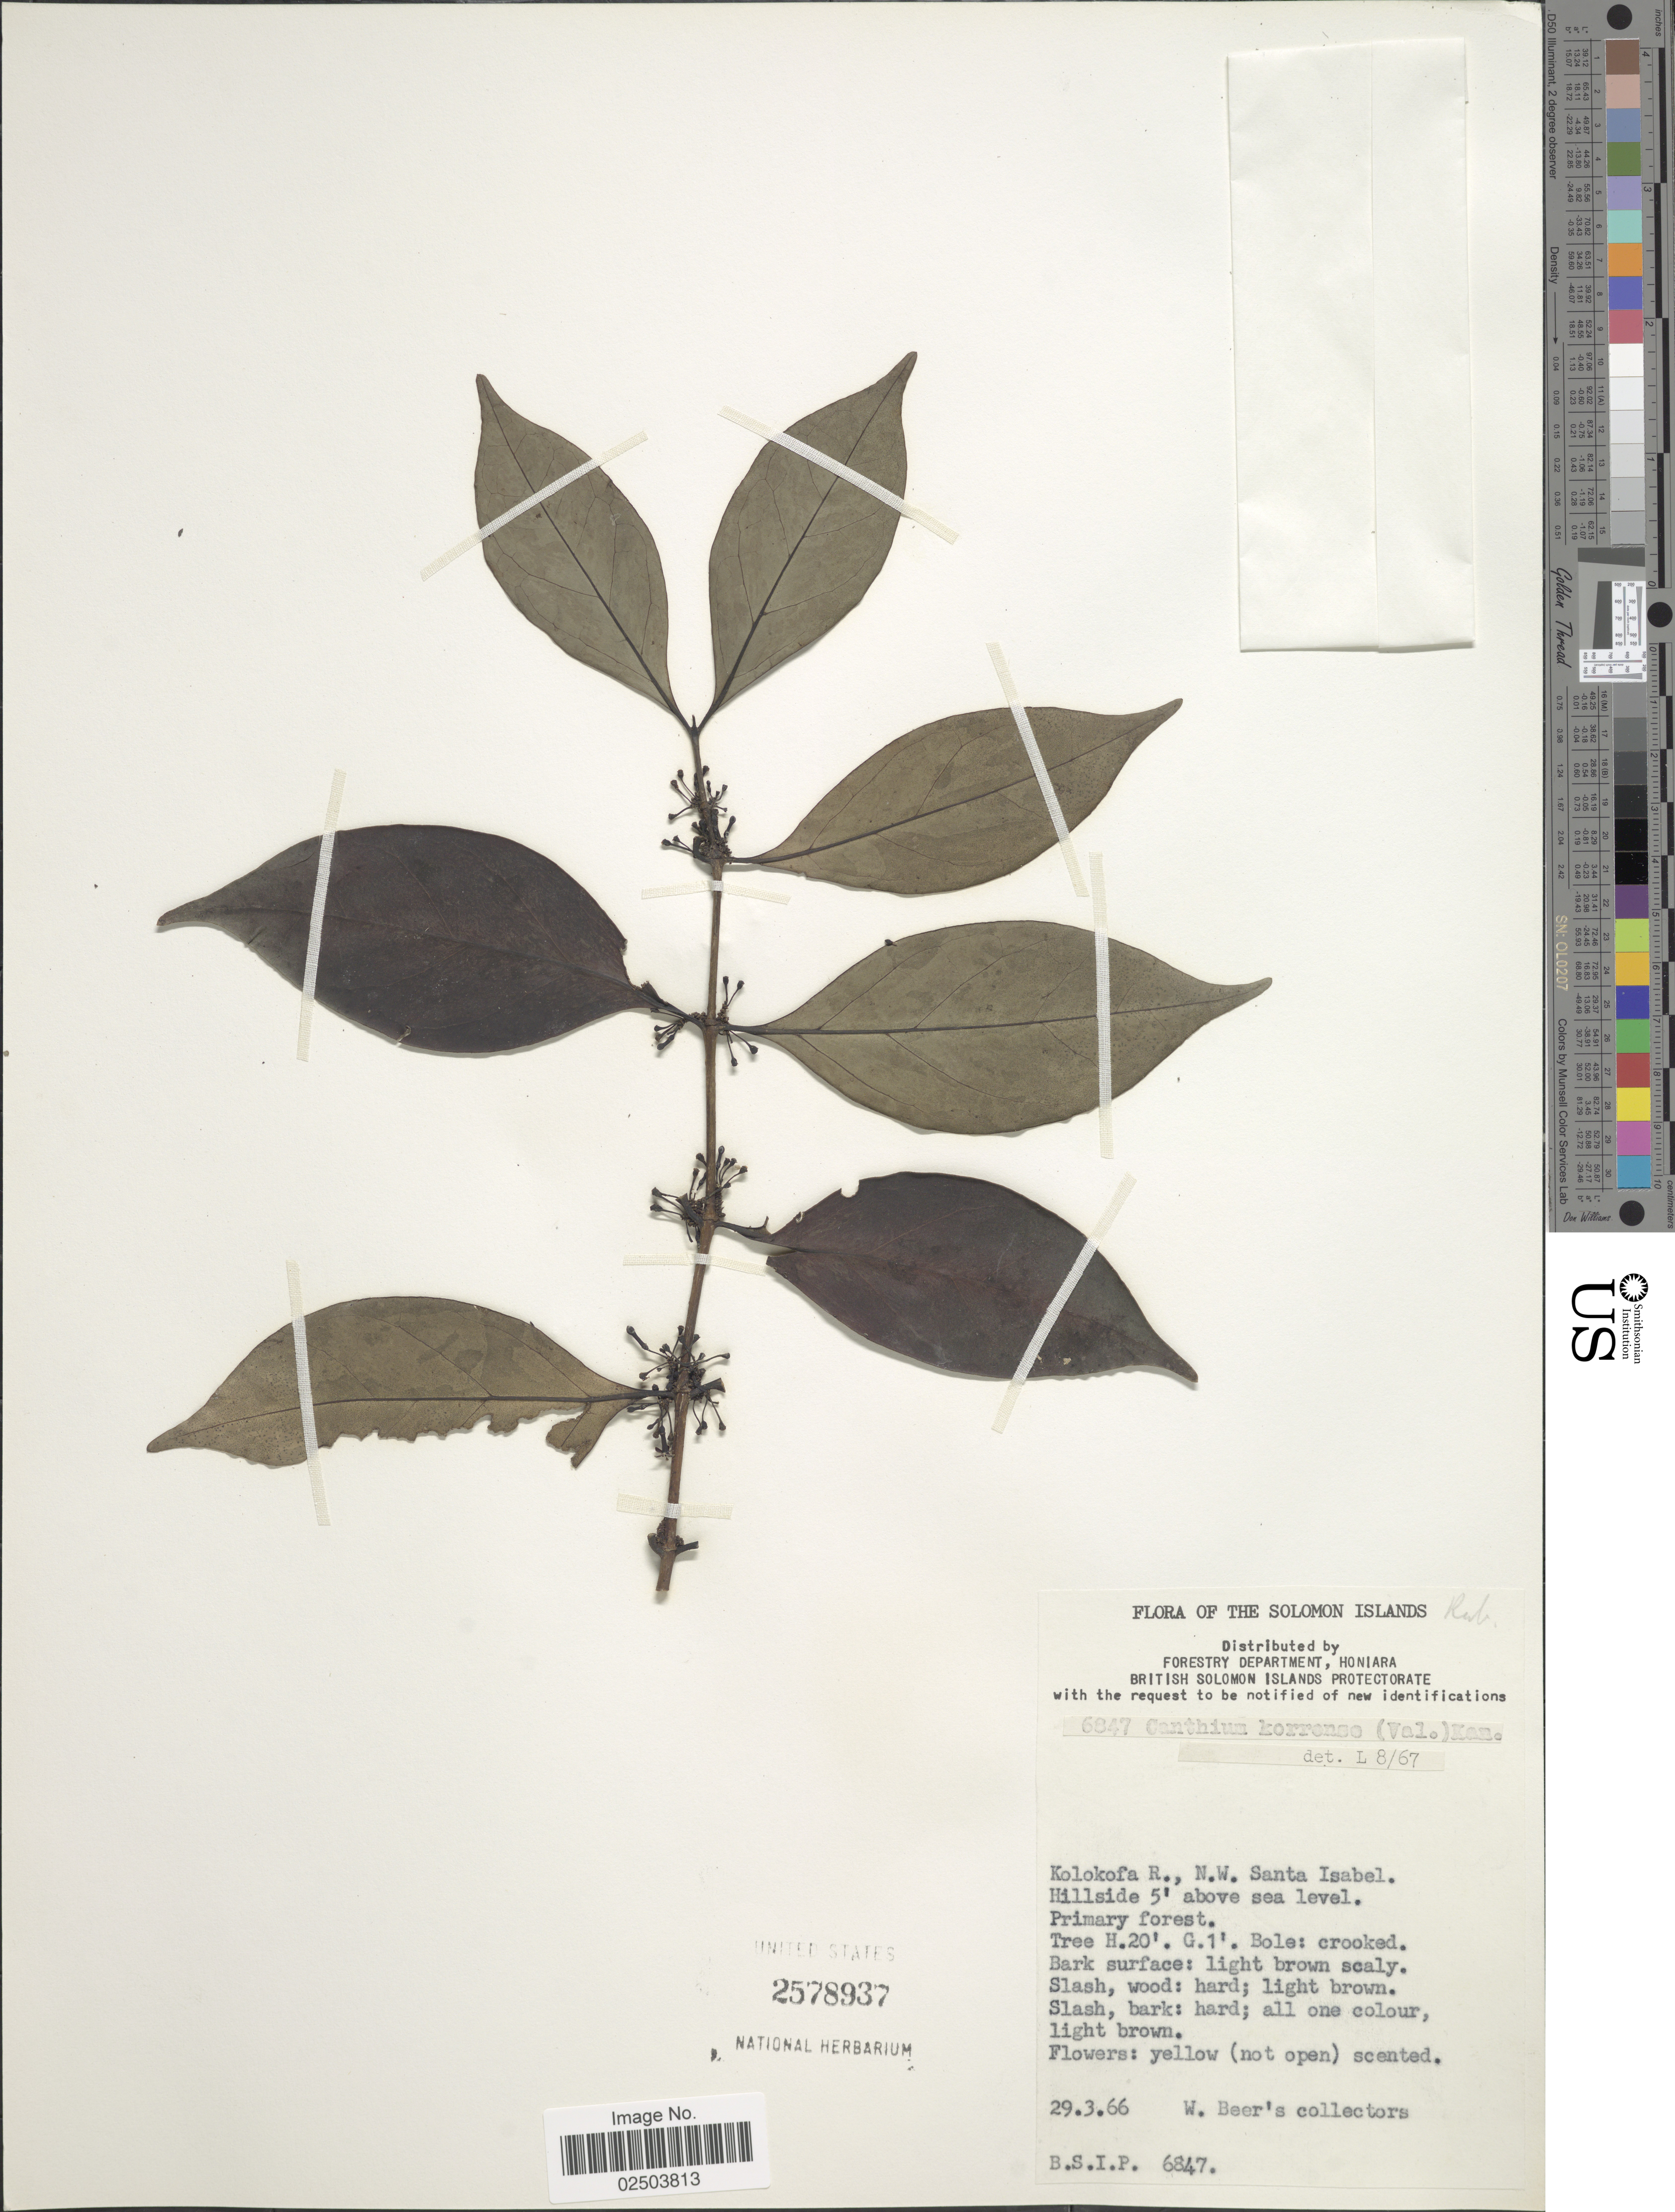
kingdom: Plantae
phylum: Tracheophyta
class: Magnoliopsida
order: Gentianales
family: Rubiaceae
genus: Cyclophyllum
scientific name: Cyclophyllum barbatum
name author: (G. Forst.) N. Hallé & J. Florence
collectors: Beer's collectors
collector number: B.S.I.P. 6847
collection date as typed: Transcribed d/m/y: 29/3/66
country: Solomon Islands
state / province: Solomon Islands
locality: Kolokofa R., N.W. Santa Isabel.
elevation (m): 2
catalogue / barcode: US 2578937